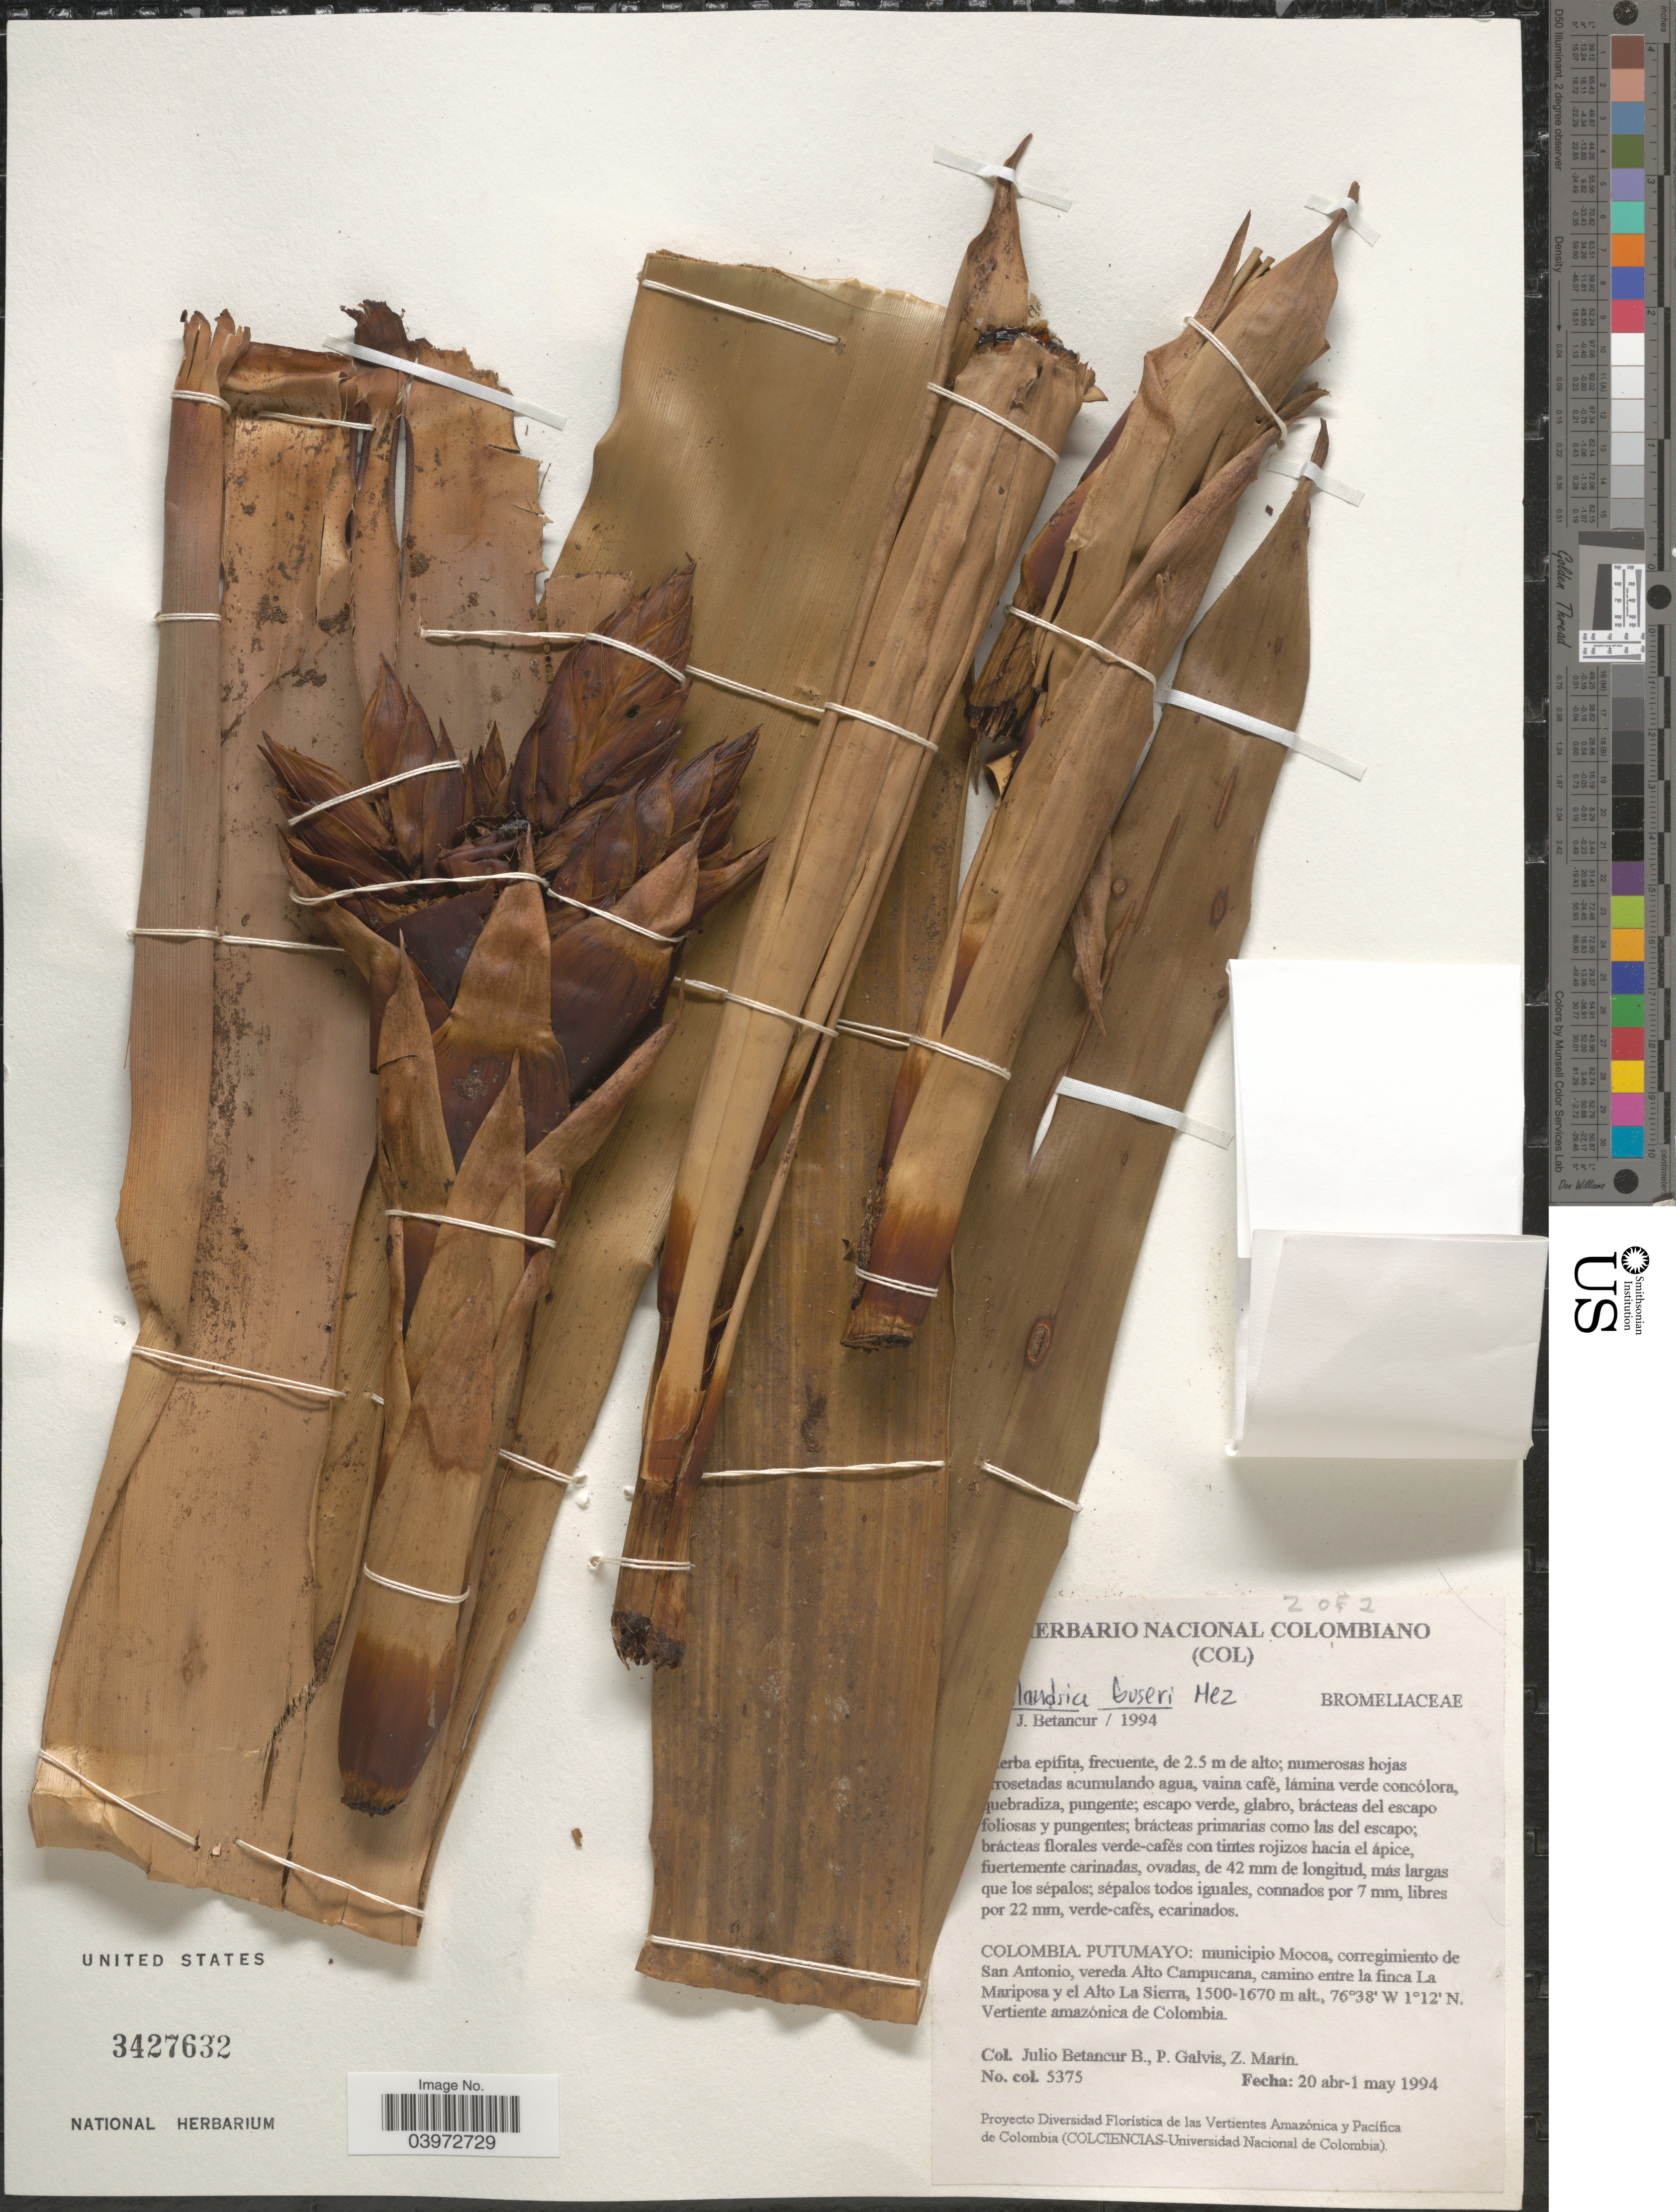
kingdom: Plantae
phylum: Tracheophyta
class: Liliopsida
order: Poales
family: Bromeliaceae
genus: Tillandsia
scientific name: Tillandsia buseri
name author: Mez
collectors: J. Betancur-B., P. Galvis & Z. Marin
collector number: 5375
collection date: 1994-04-20/1994-05-01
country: Colombia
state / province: Putumayo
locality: Municipio Mocoa, corregimiento de San Antonio, vereda Alto Campucana, camino entre la finca La Mariposa y el Alto La Sierra. Vertiente amazónica de Columbia.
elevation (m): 1500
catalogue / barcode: US 3427632